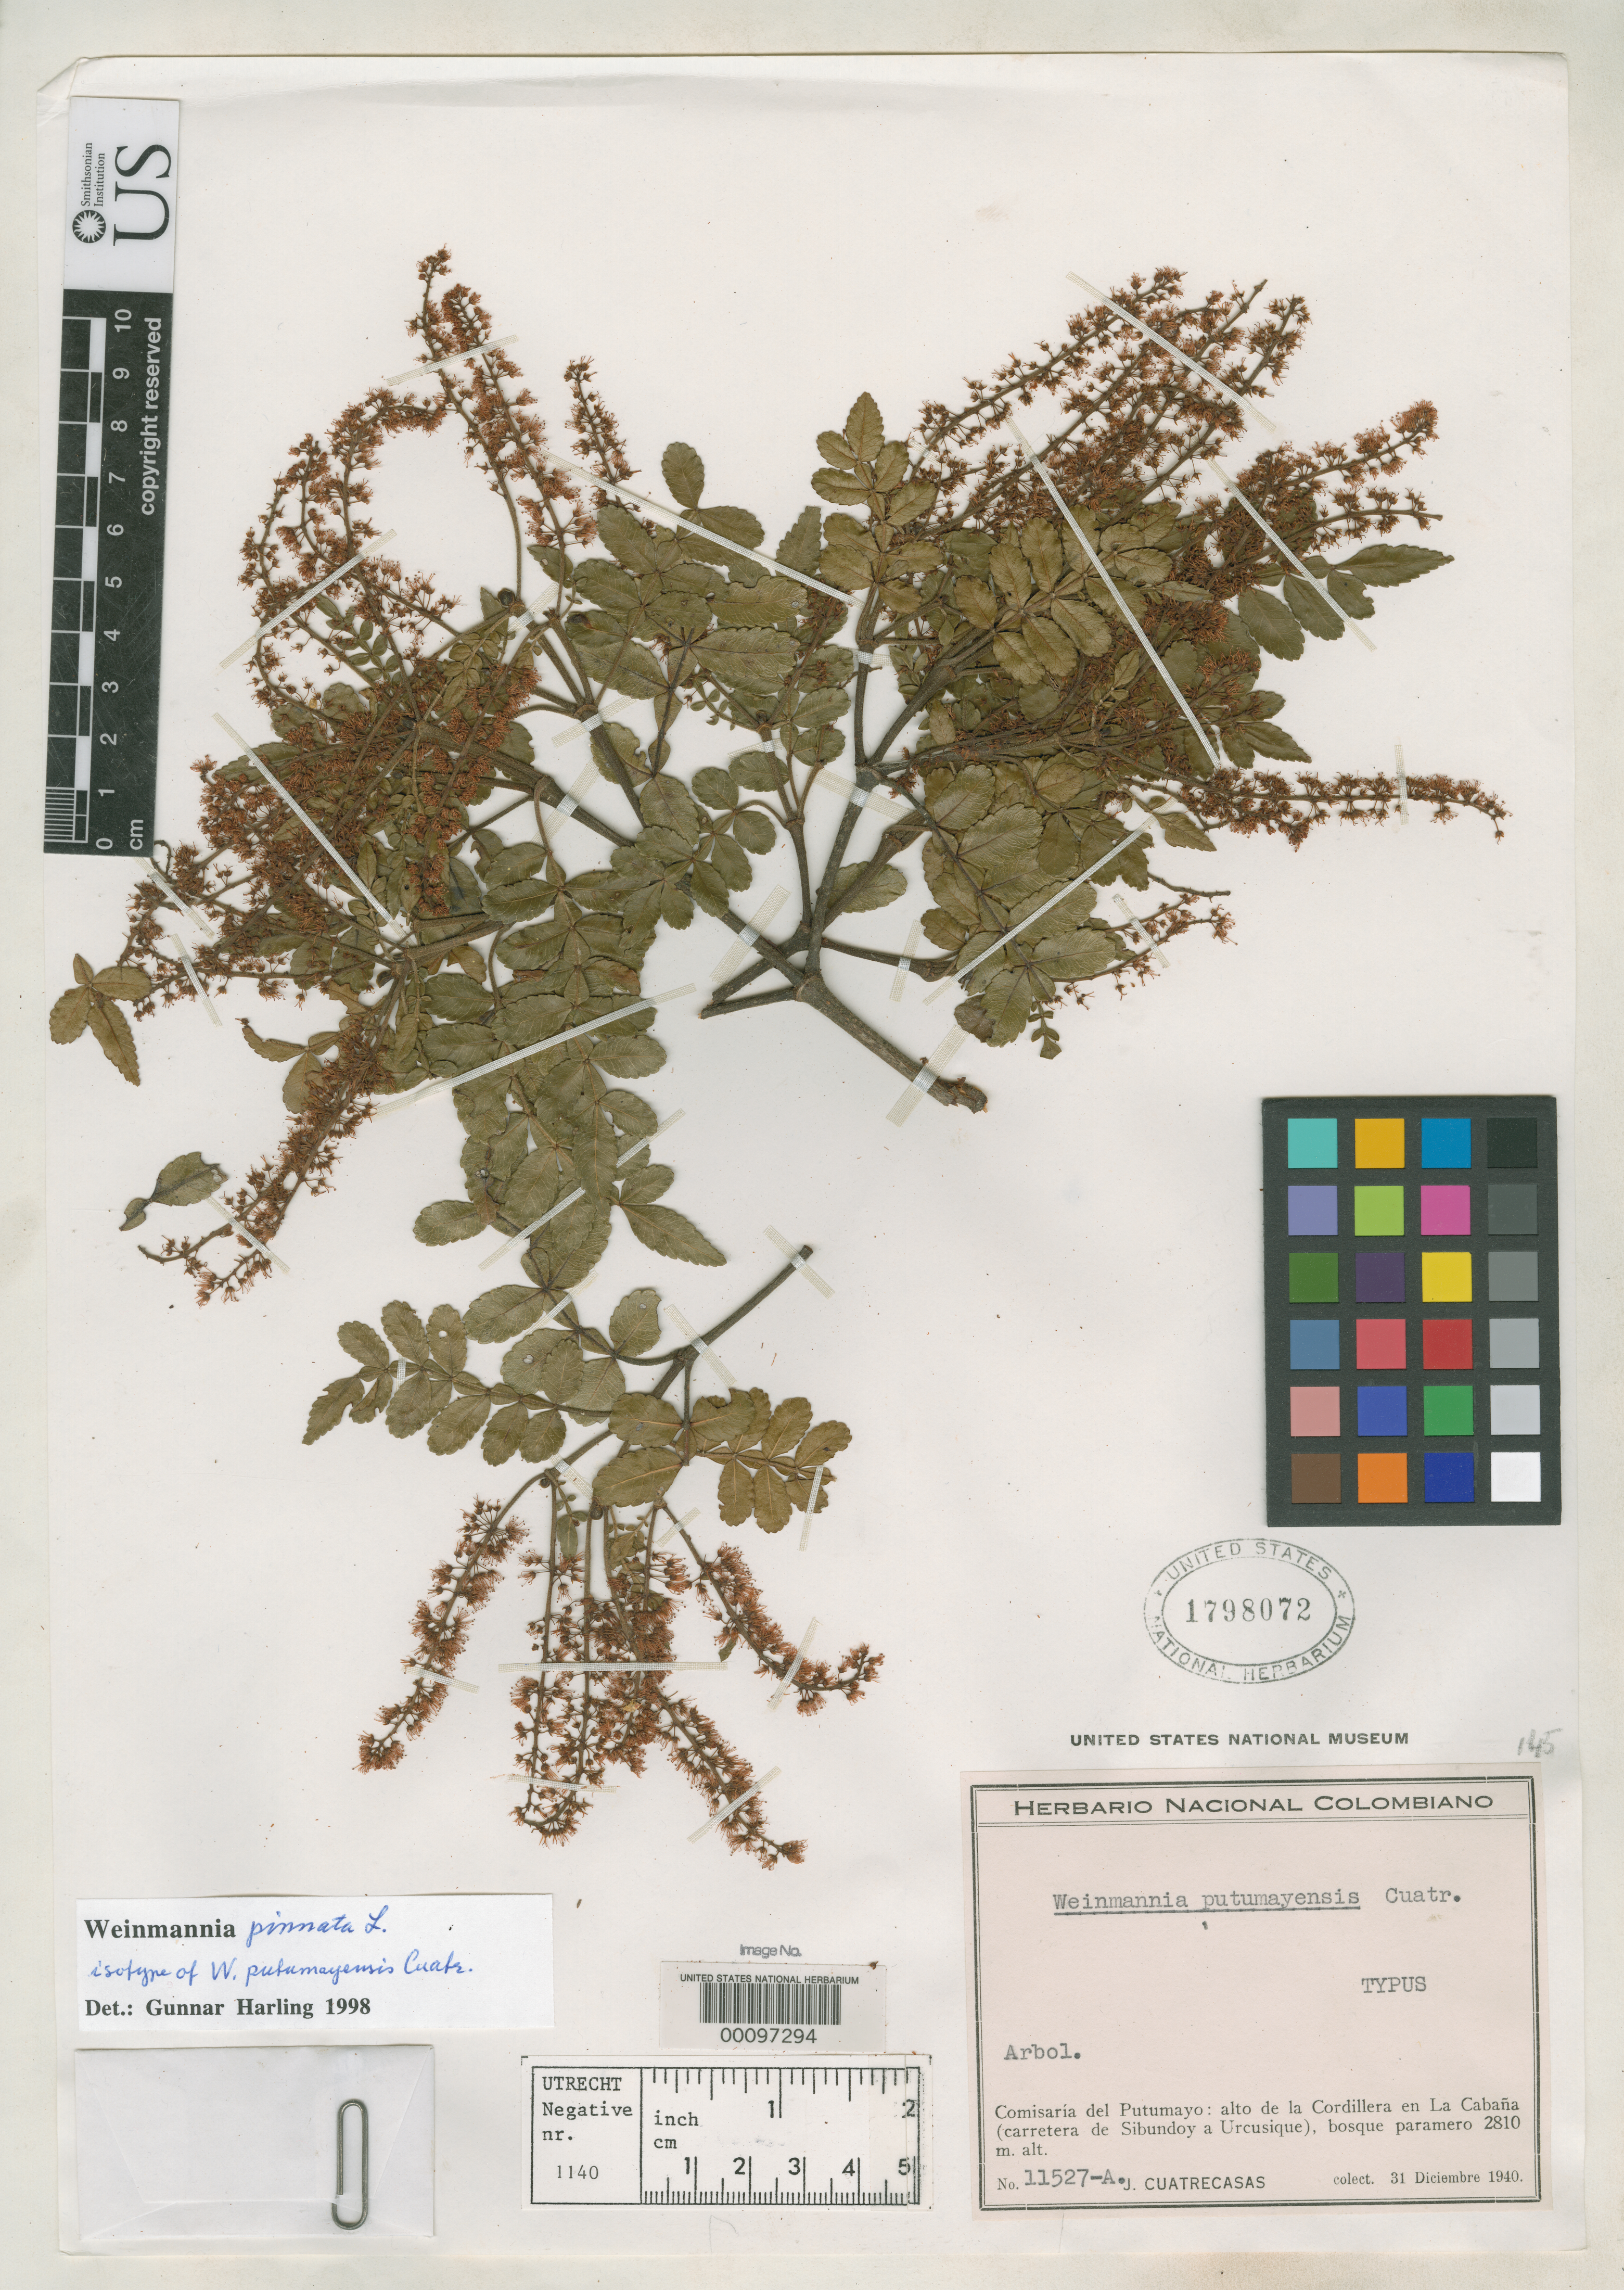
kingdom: Plantae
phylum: Tracheophyta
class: Magnoliopsida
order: Oxalidales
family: Cunoniaceae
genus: Weinmannia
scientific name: Weinmannia putumayensis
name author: Cuatrec.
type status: Isotype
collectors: J. Cuatrecasas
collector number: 11527-a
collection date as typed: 31 Dec 1940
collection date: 1940-12-31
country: Colombia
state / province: Putumayo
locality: Alto de La Cordillera en La Cabana, Carretera de Sibundoy a Urcusique.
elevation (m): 2810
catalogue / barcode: US 1798072